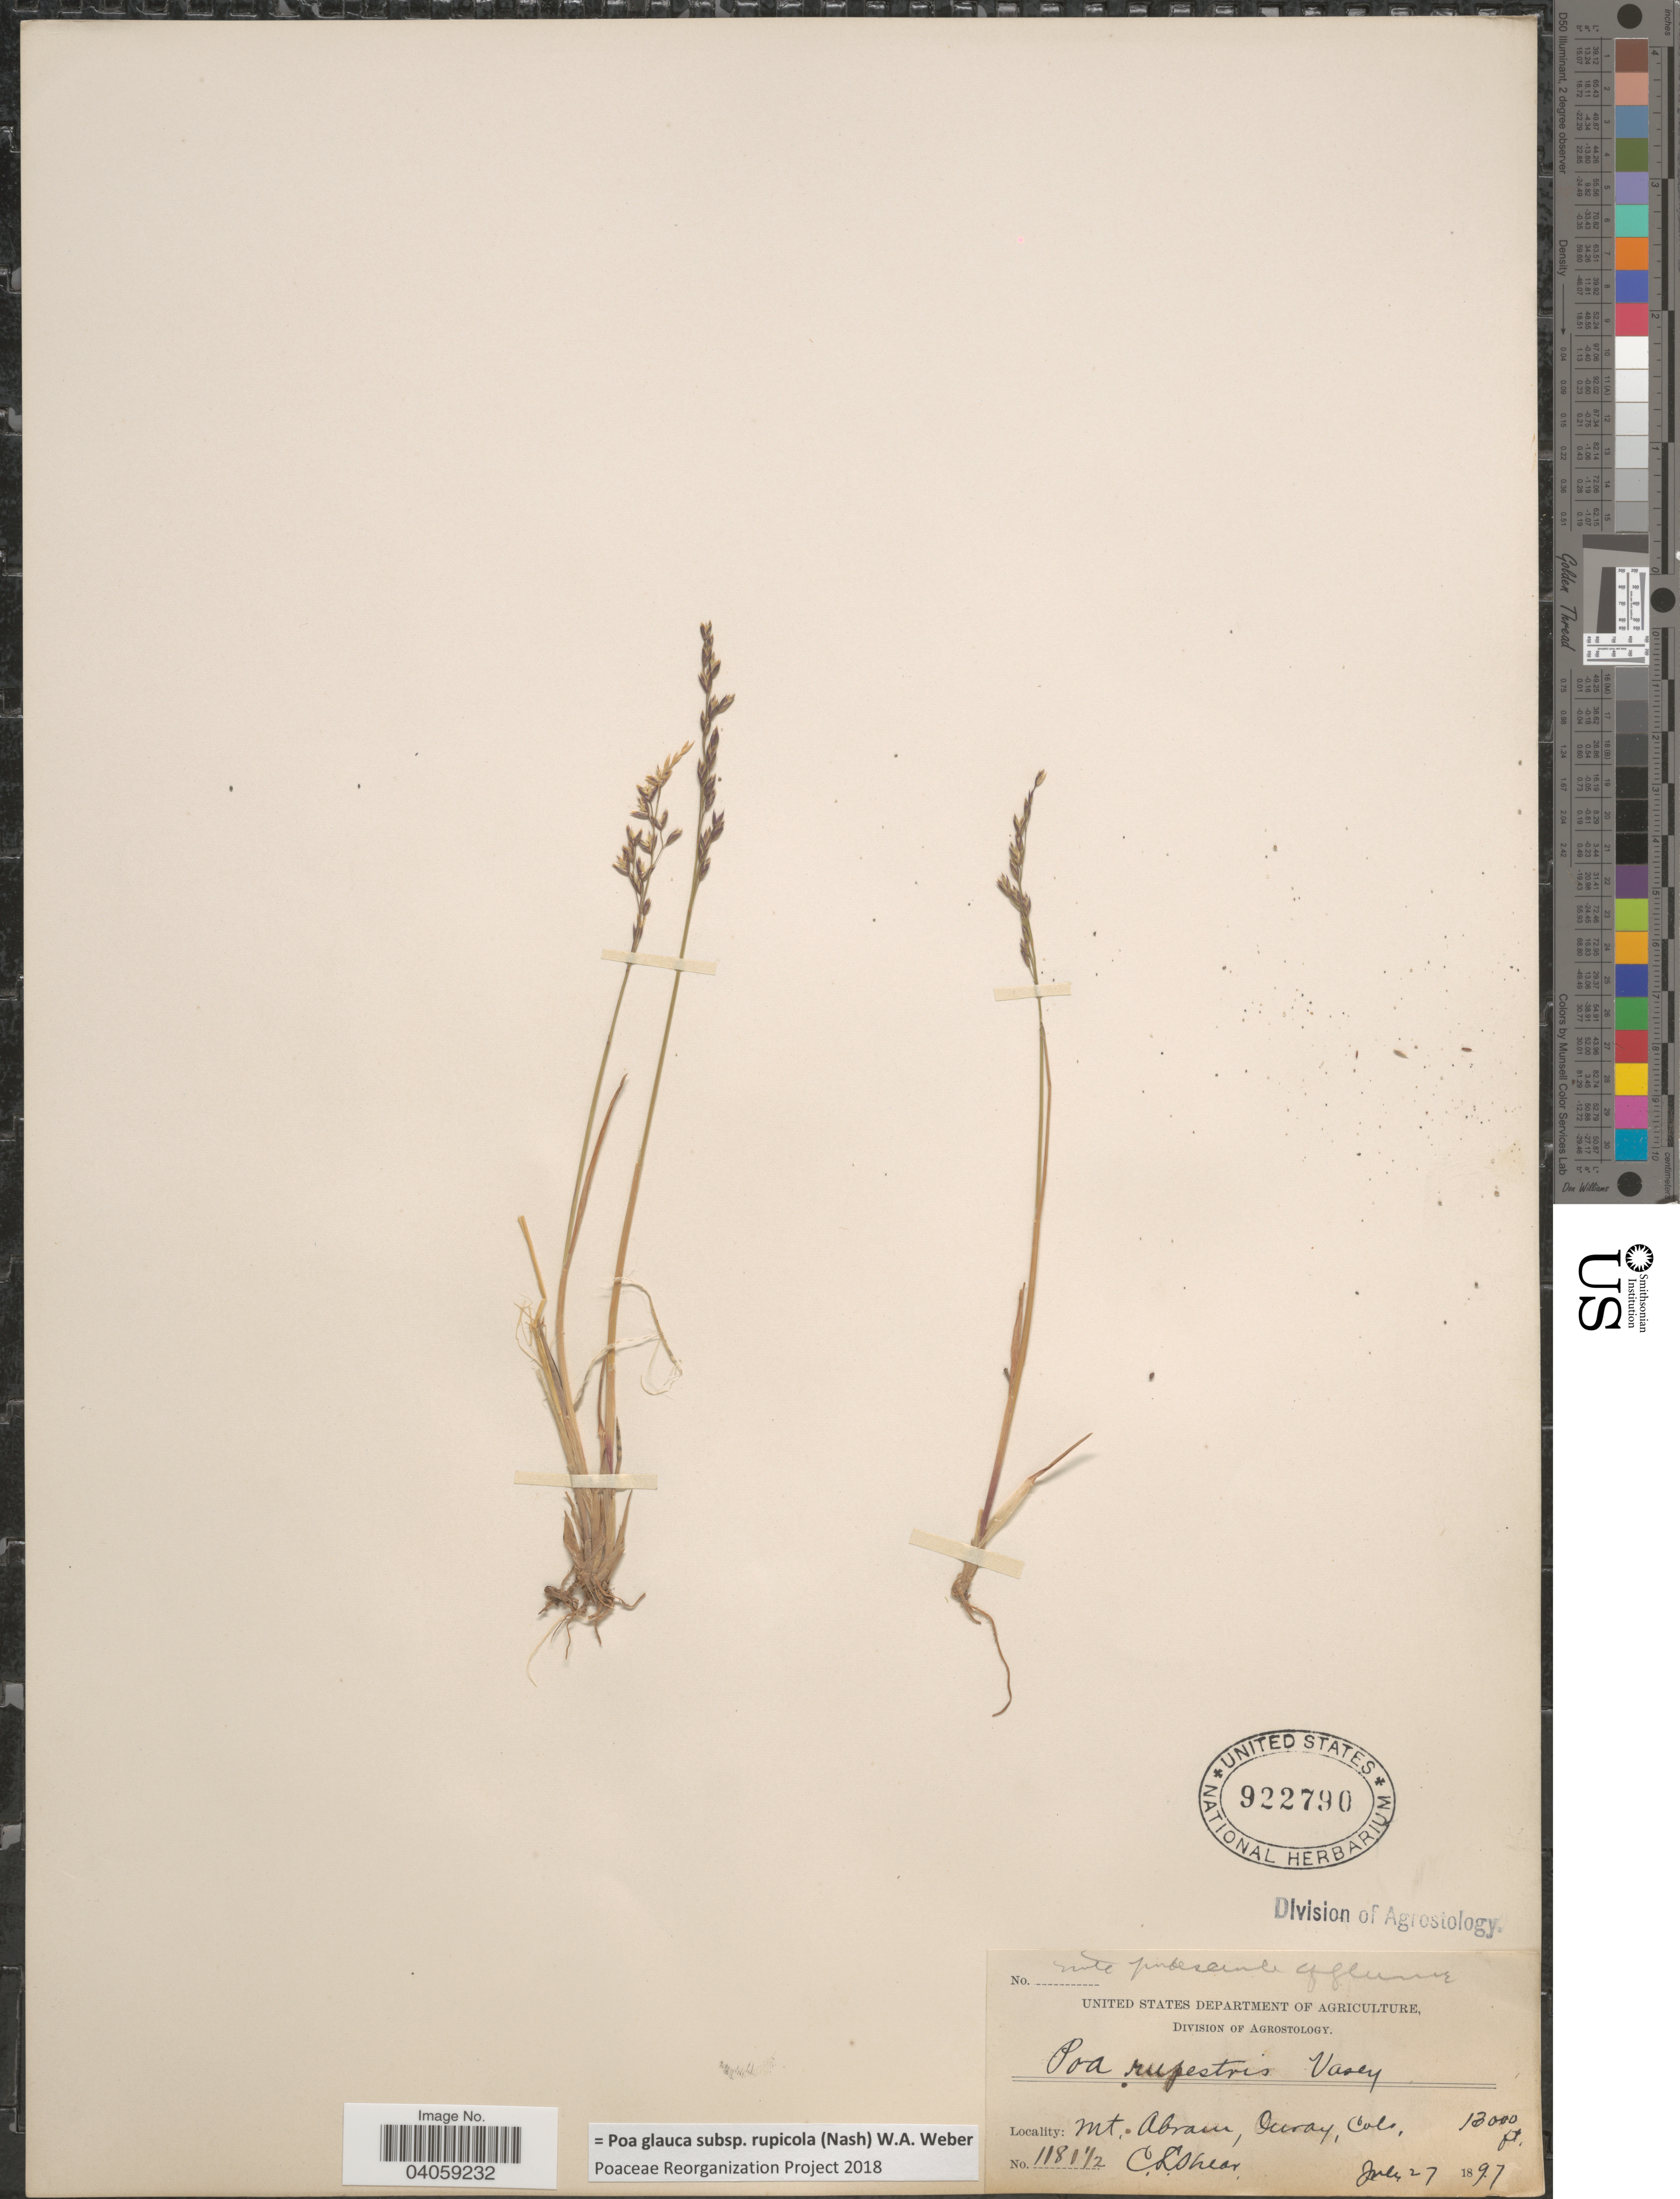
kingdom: Plantae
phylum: Tracheophyta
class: Liliopsida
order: Poales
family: Poaceae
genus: Poa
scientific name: Poa glauca subsp. rupicola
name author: (Nash) W.A. Weber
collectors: C. L. Shear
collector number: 1181½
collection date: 1897-07-27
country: United States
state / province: Colorado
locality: Mt. Abram, Ouray.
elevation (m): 3962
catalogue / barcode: US 922790